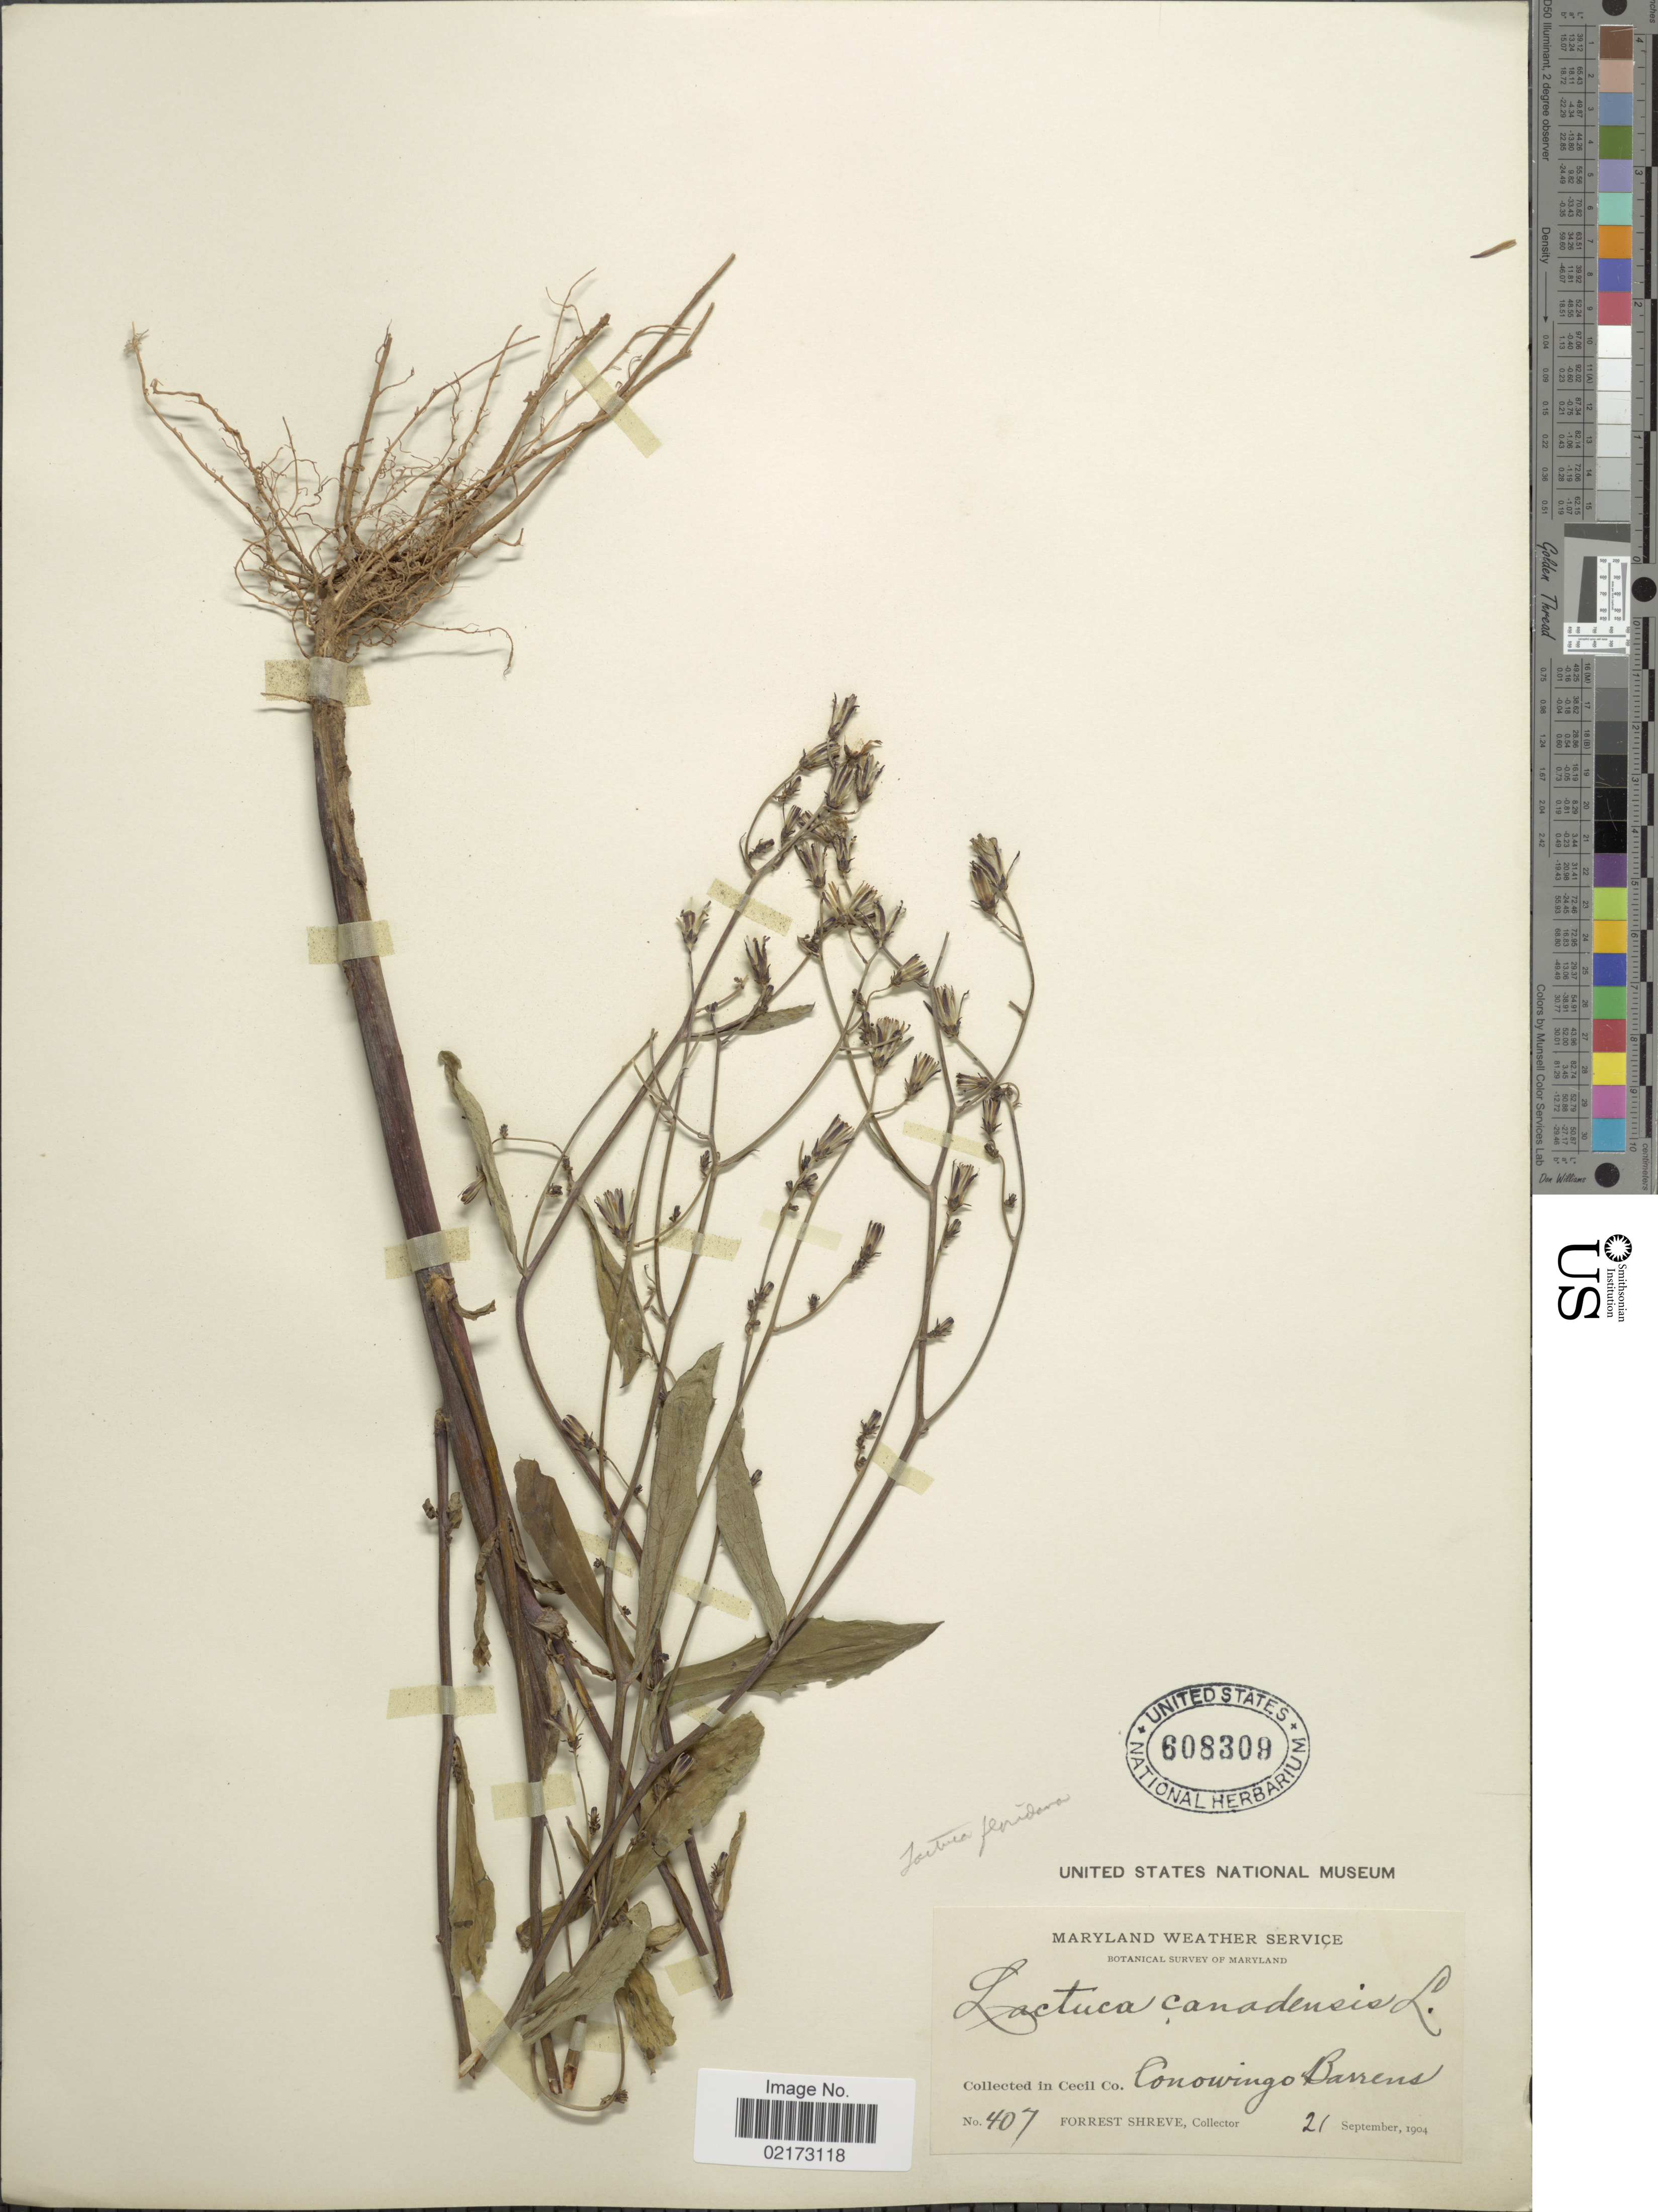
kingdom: Plantae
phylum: Tracheophyta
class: Magnoliopsida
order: Asterales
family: Asteraceae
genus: Lactuca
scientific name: Lactuca floridana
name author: (L.) Gaertn.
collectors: F. Shreve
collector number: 407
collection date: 1904-09-21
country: United States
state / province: Maryland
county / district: Cecil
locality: Cecil Co., Conowingo Barrens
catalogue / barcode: US 608309